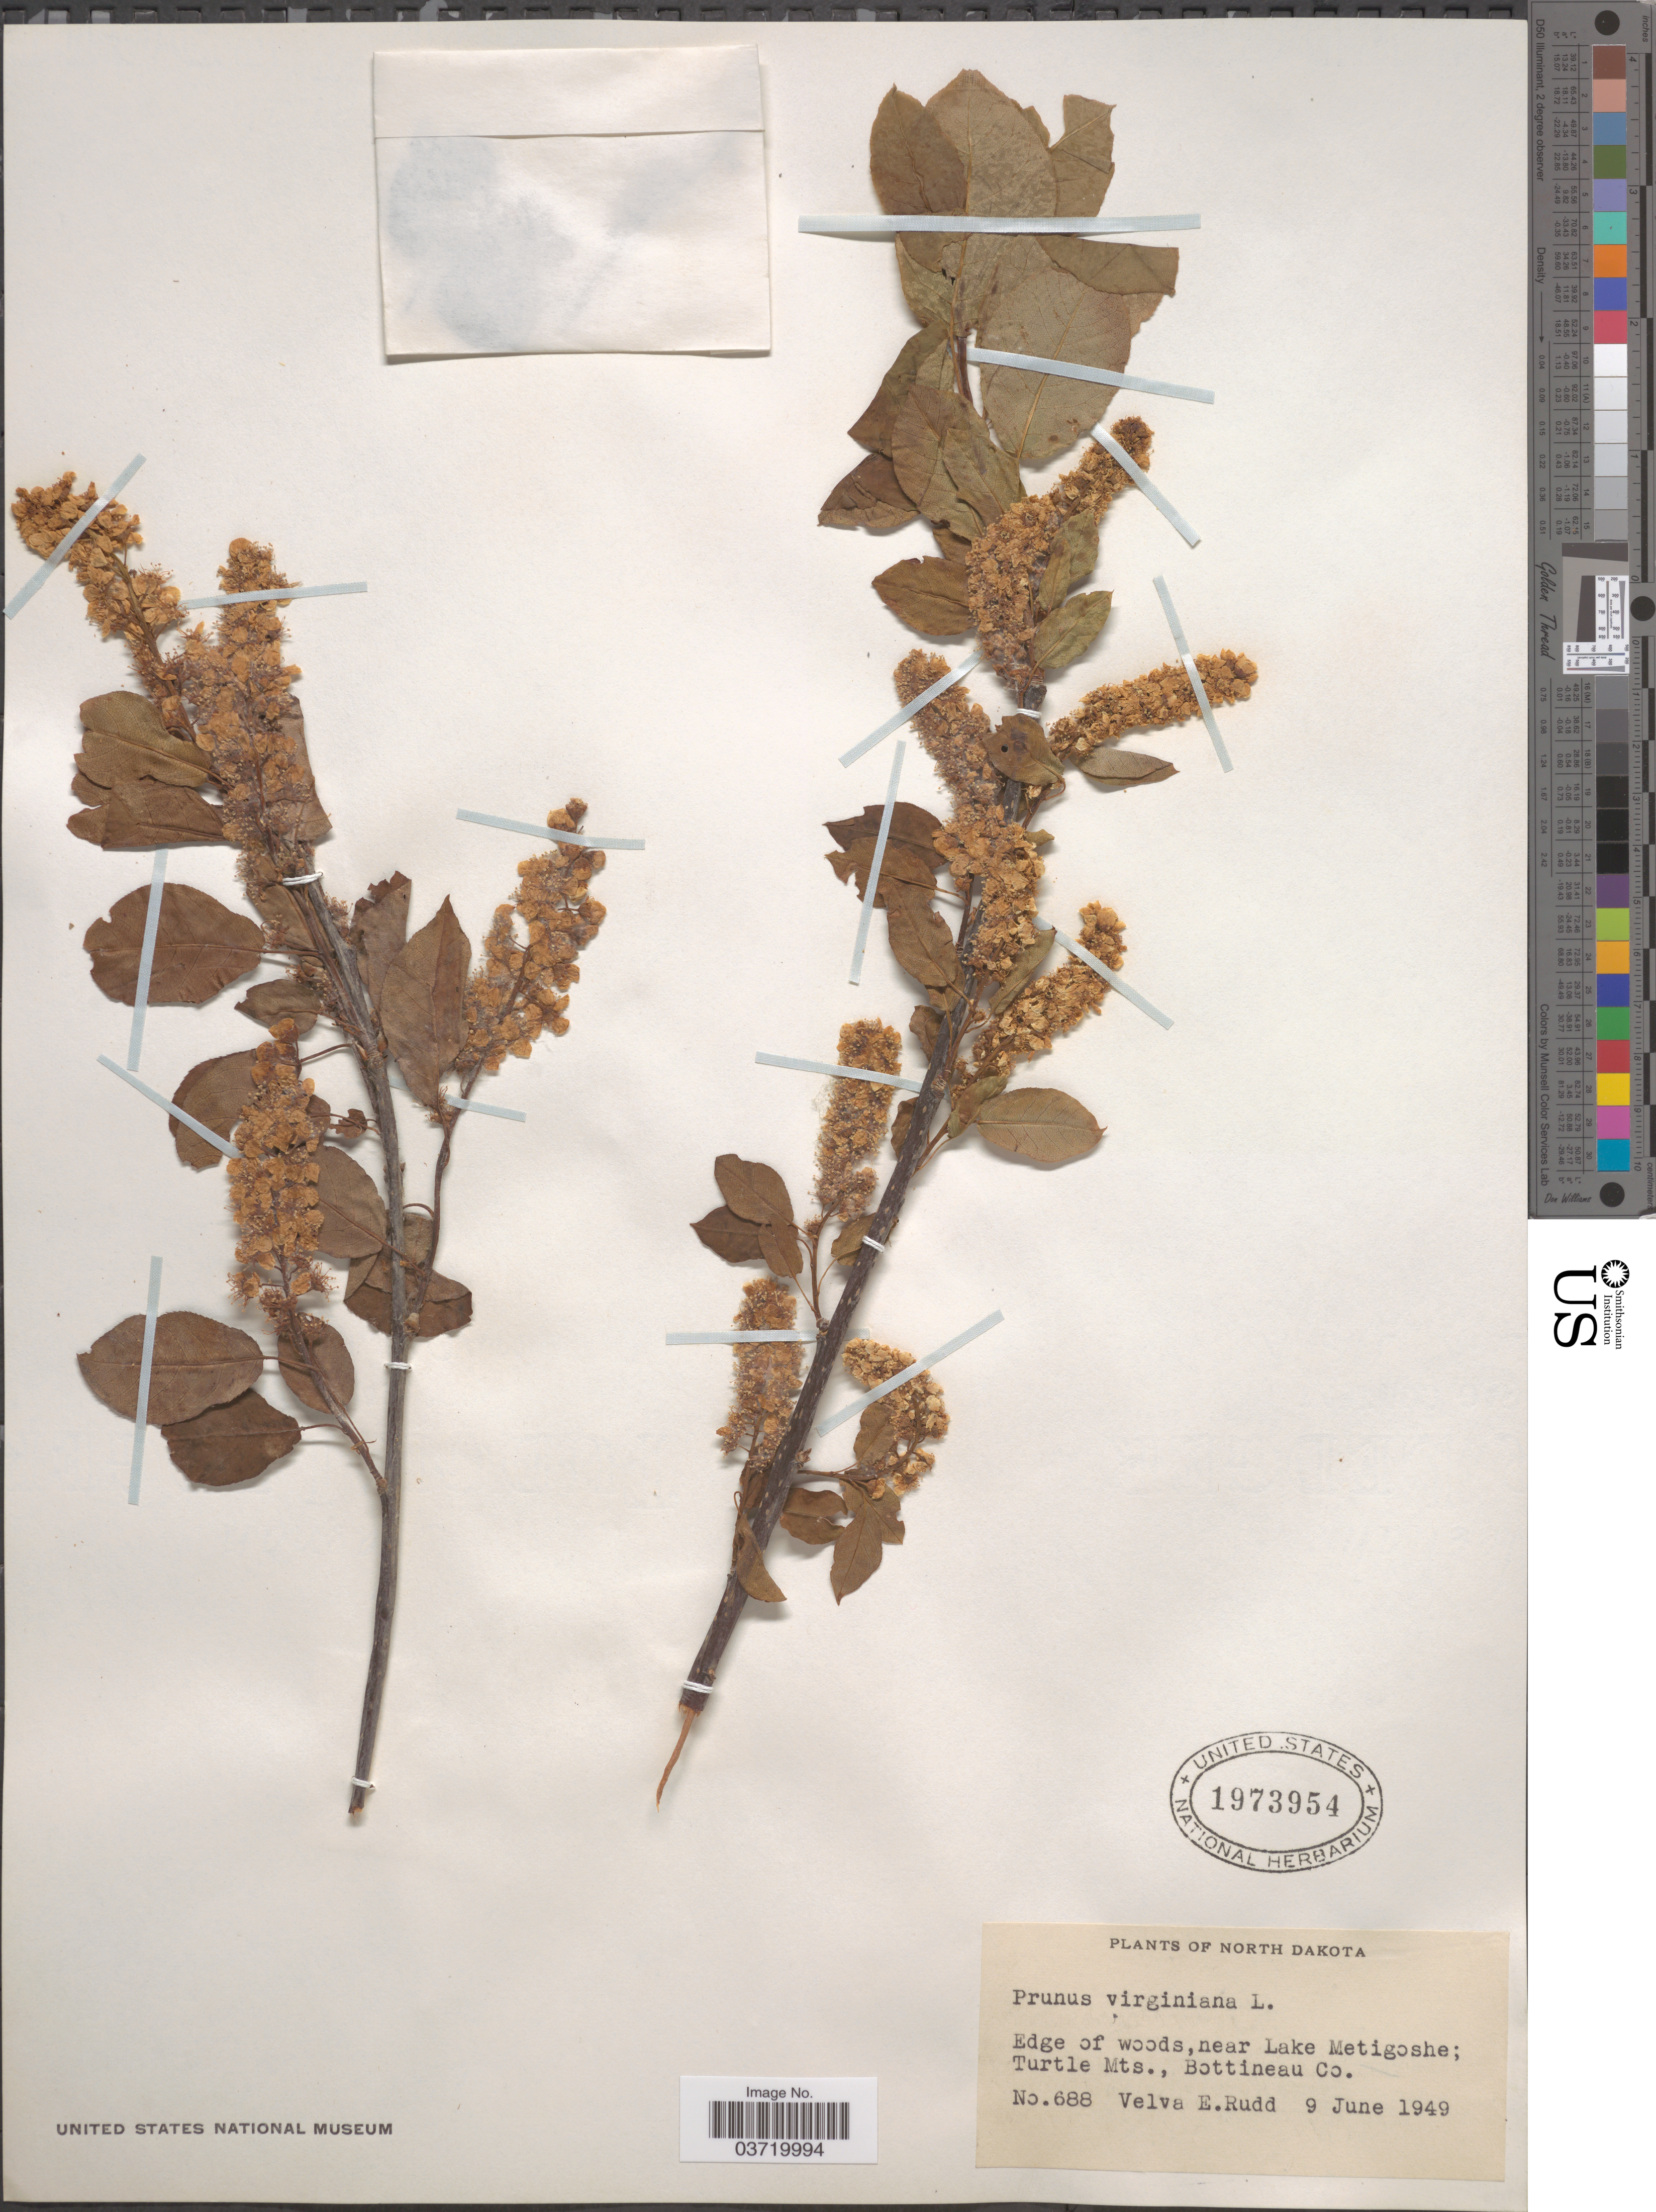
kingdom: Plantae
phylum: Tracheophyta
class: Magnoliopsida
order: Rosales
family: Rosaceae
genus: Prunus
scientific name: Prunus virginiana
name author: L.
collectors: V. E. Rudd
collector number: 688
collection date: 1949-06-09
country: United States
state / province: North Dakota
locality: Edge of woods, near Lake Metigoshe; Turtle Mts., Bottineau Co.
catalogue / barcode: US 1973954